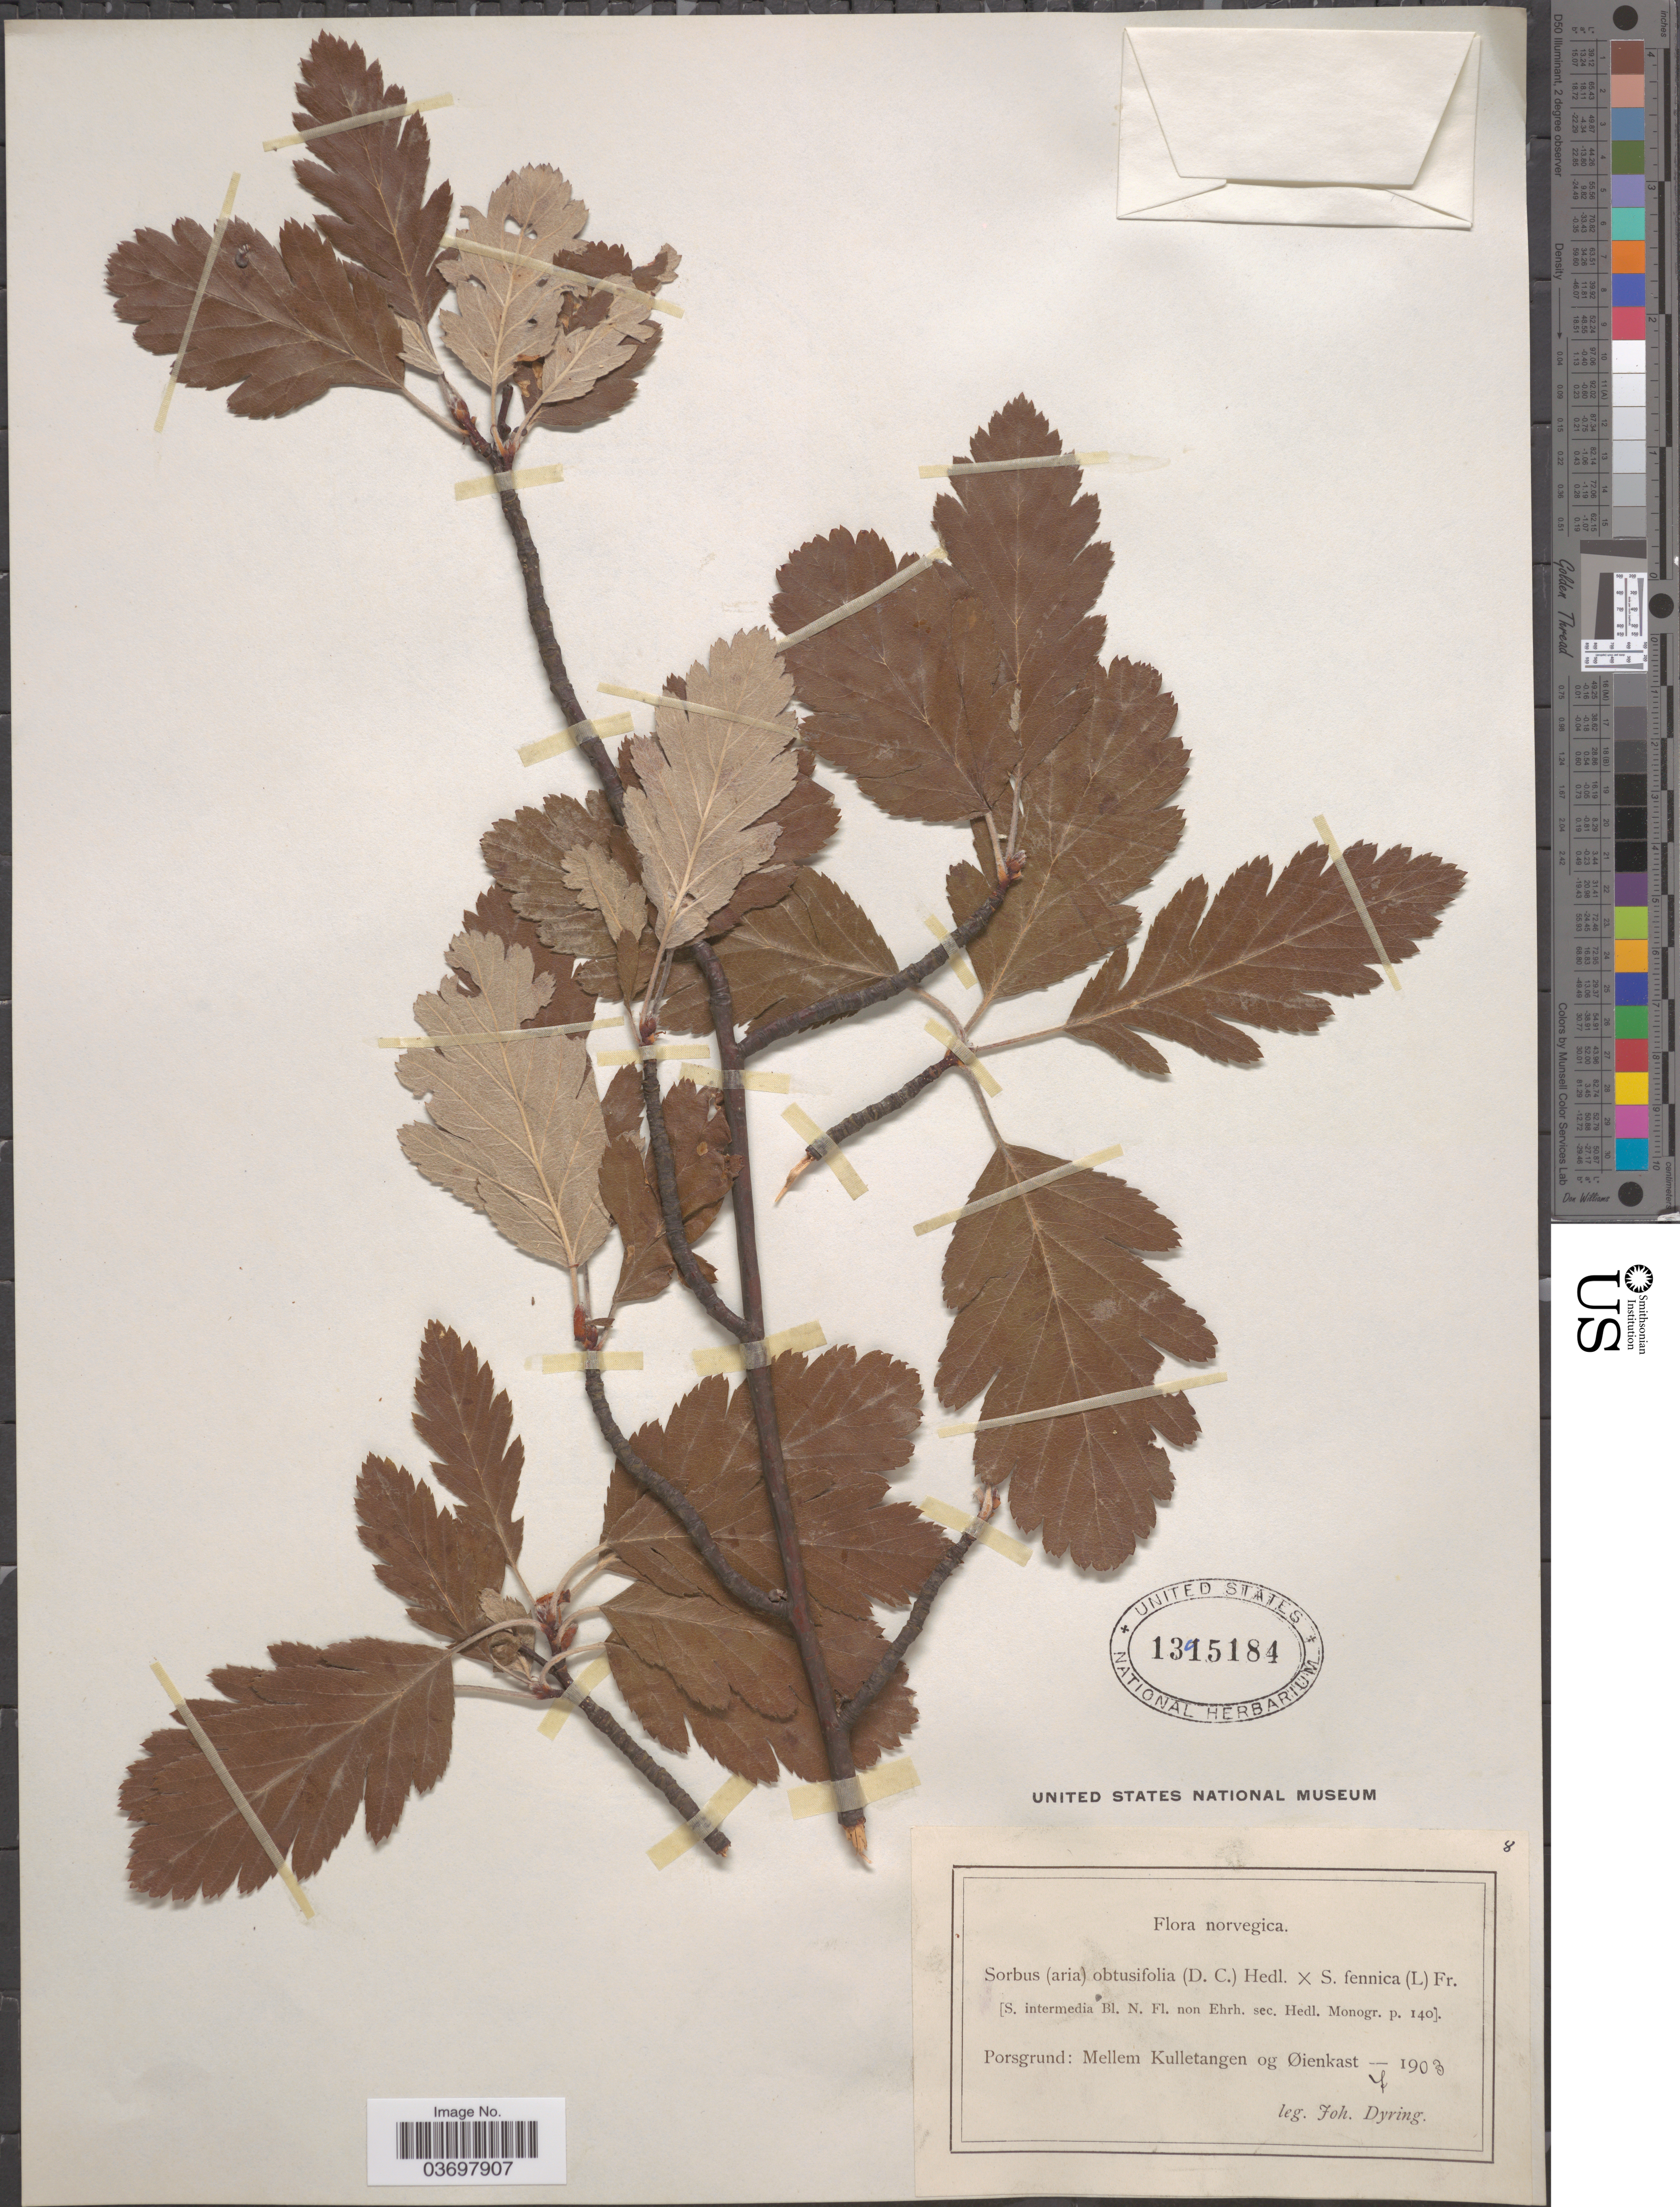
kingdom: Plantae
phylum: Tracheophyta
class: Magnoliopsida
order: Rosales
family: Rosaceae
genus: Sorbus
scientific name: Sorbus aria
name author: (L.) Crantz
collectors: J. Dyring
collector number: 8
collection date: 1903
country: Norway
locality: Norvegica. Porsgrund: Mellem Kulletangen og Øienkast.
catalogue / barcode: US 1395184